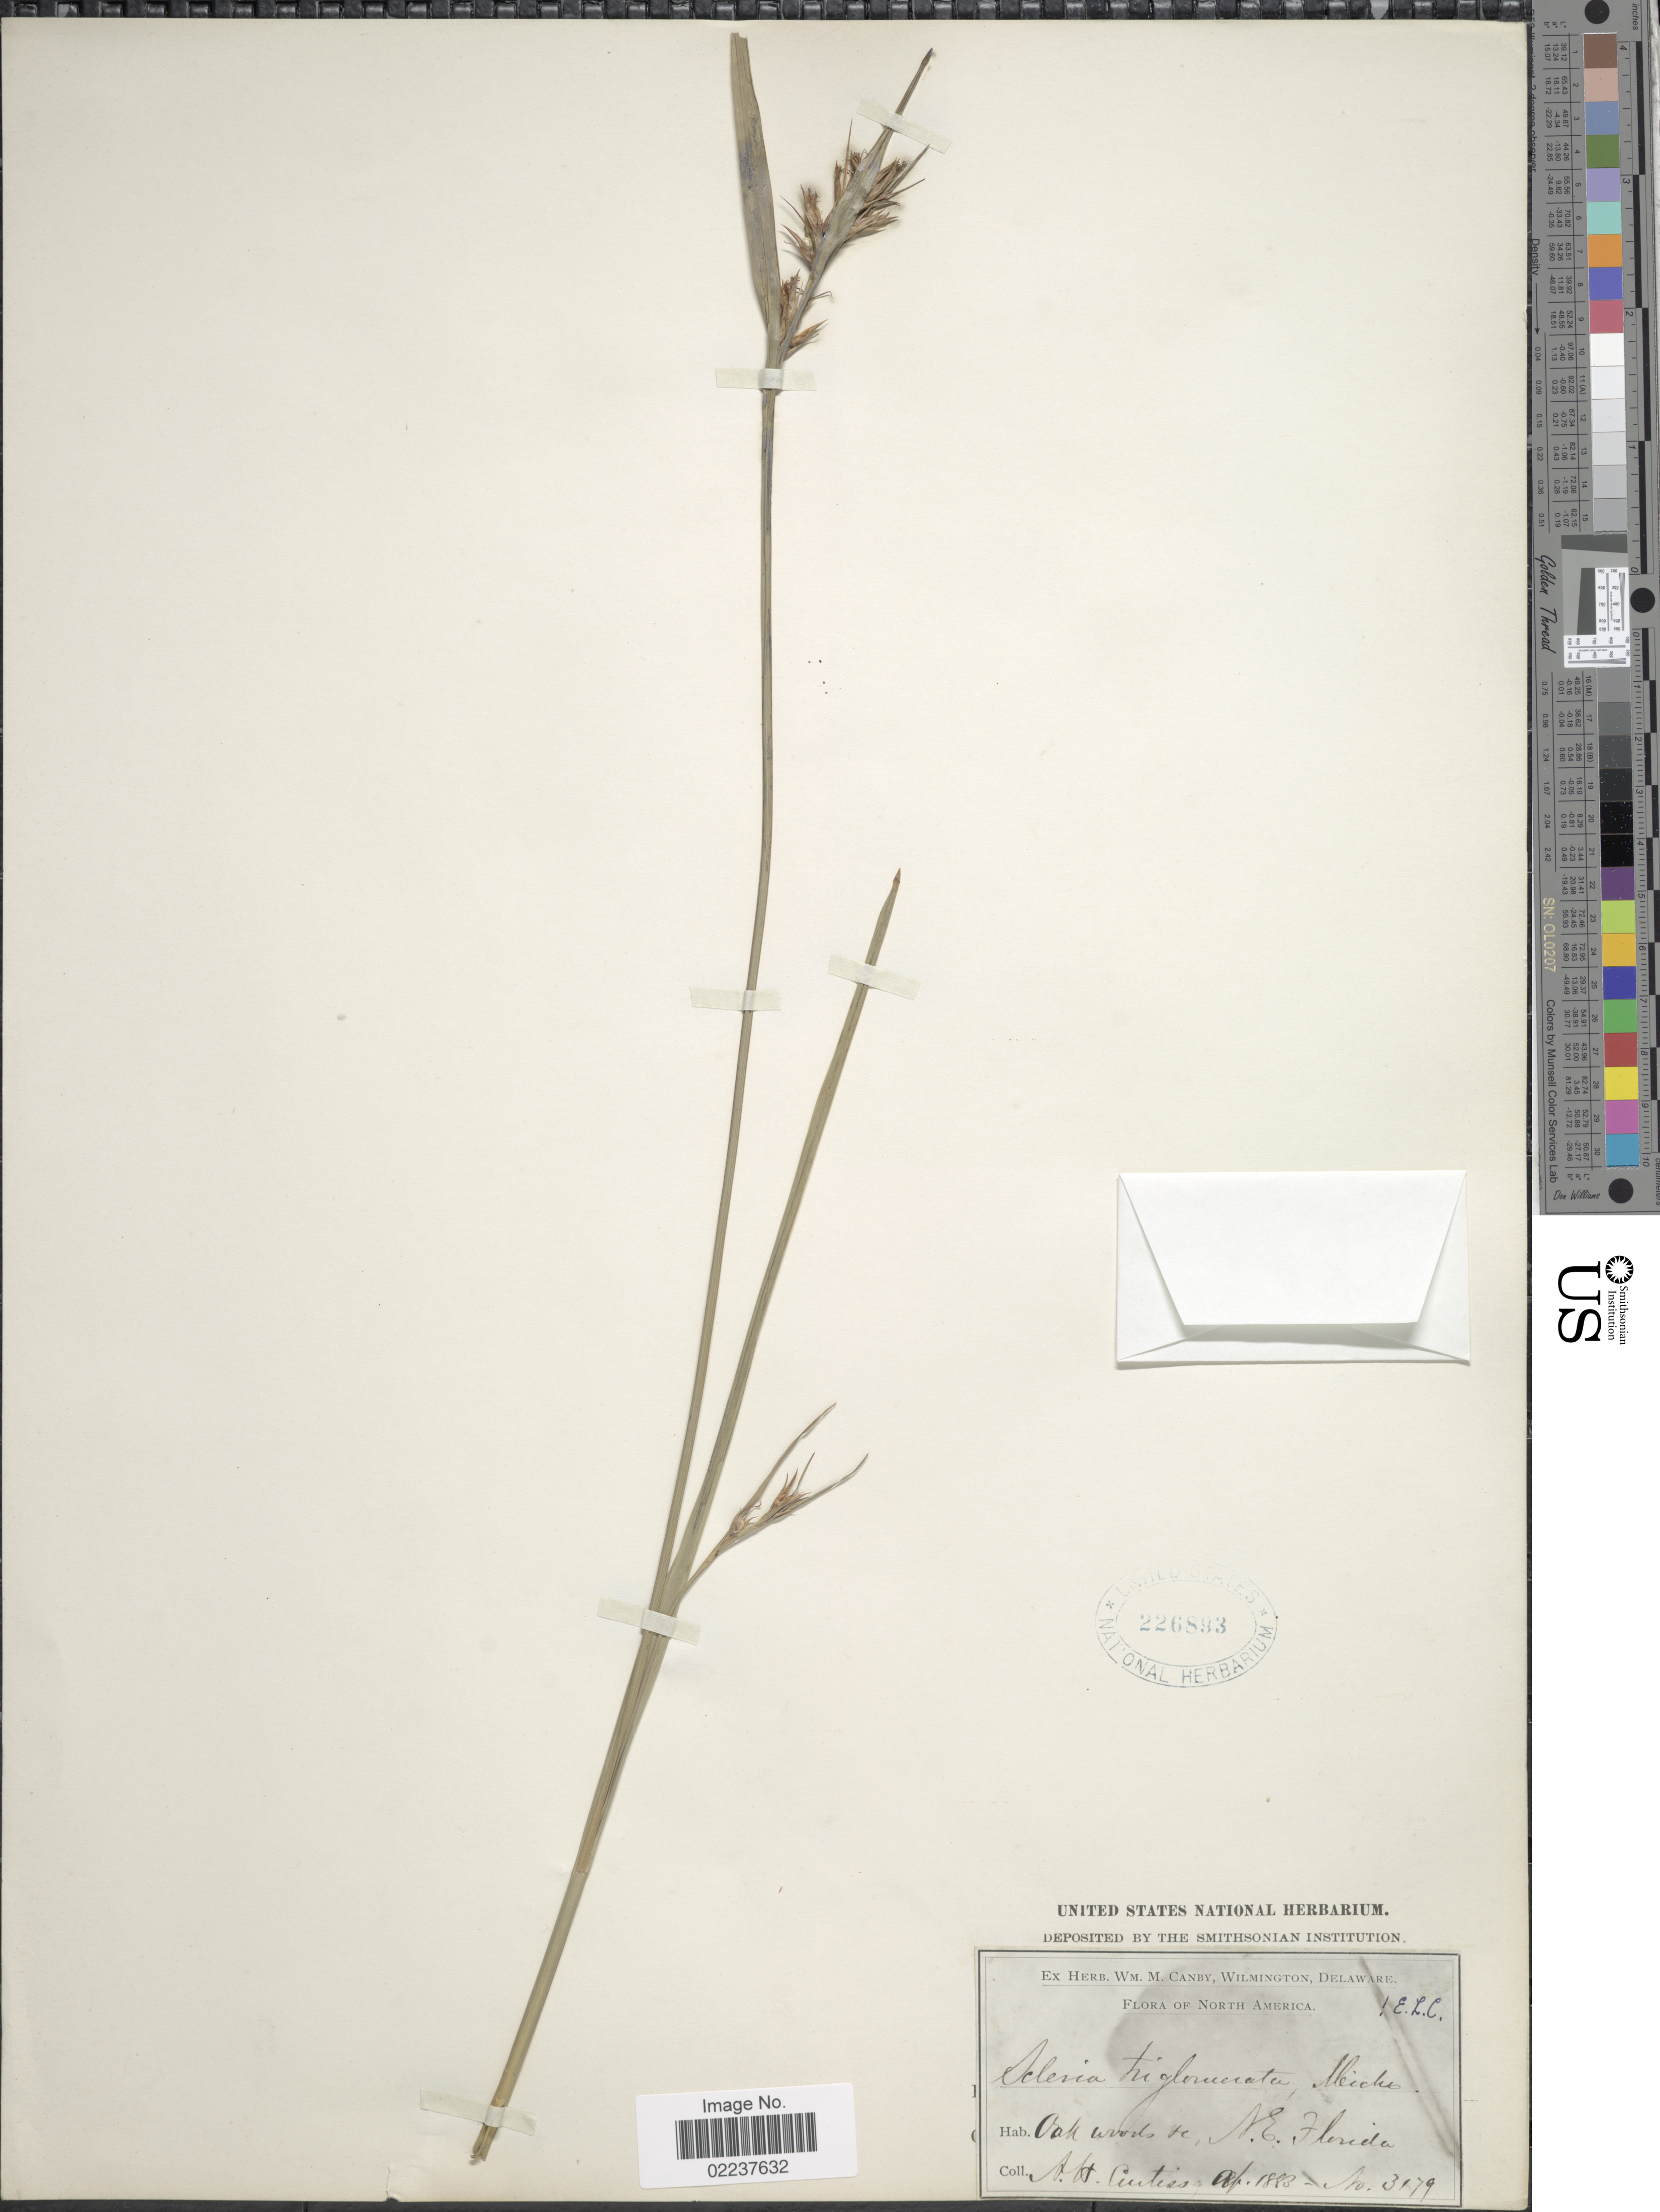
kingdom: Plantae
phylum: Tracheophyta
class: Liliopsida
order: Poales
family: Cyperaceae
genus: Scleria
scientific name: Scleria triglomerata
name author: Michx.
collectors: A. H. Curtiss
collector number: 3179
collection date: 1883-04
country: United States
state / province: Florida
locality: Oak woods, N.E. Florida.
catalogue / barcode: US 226893